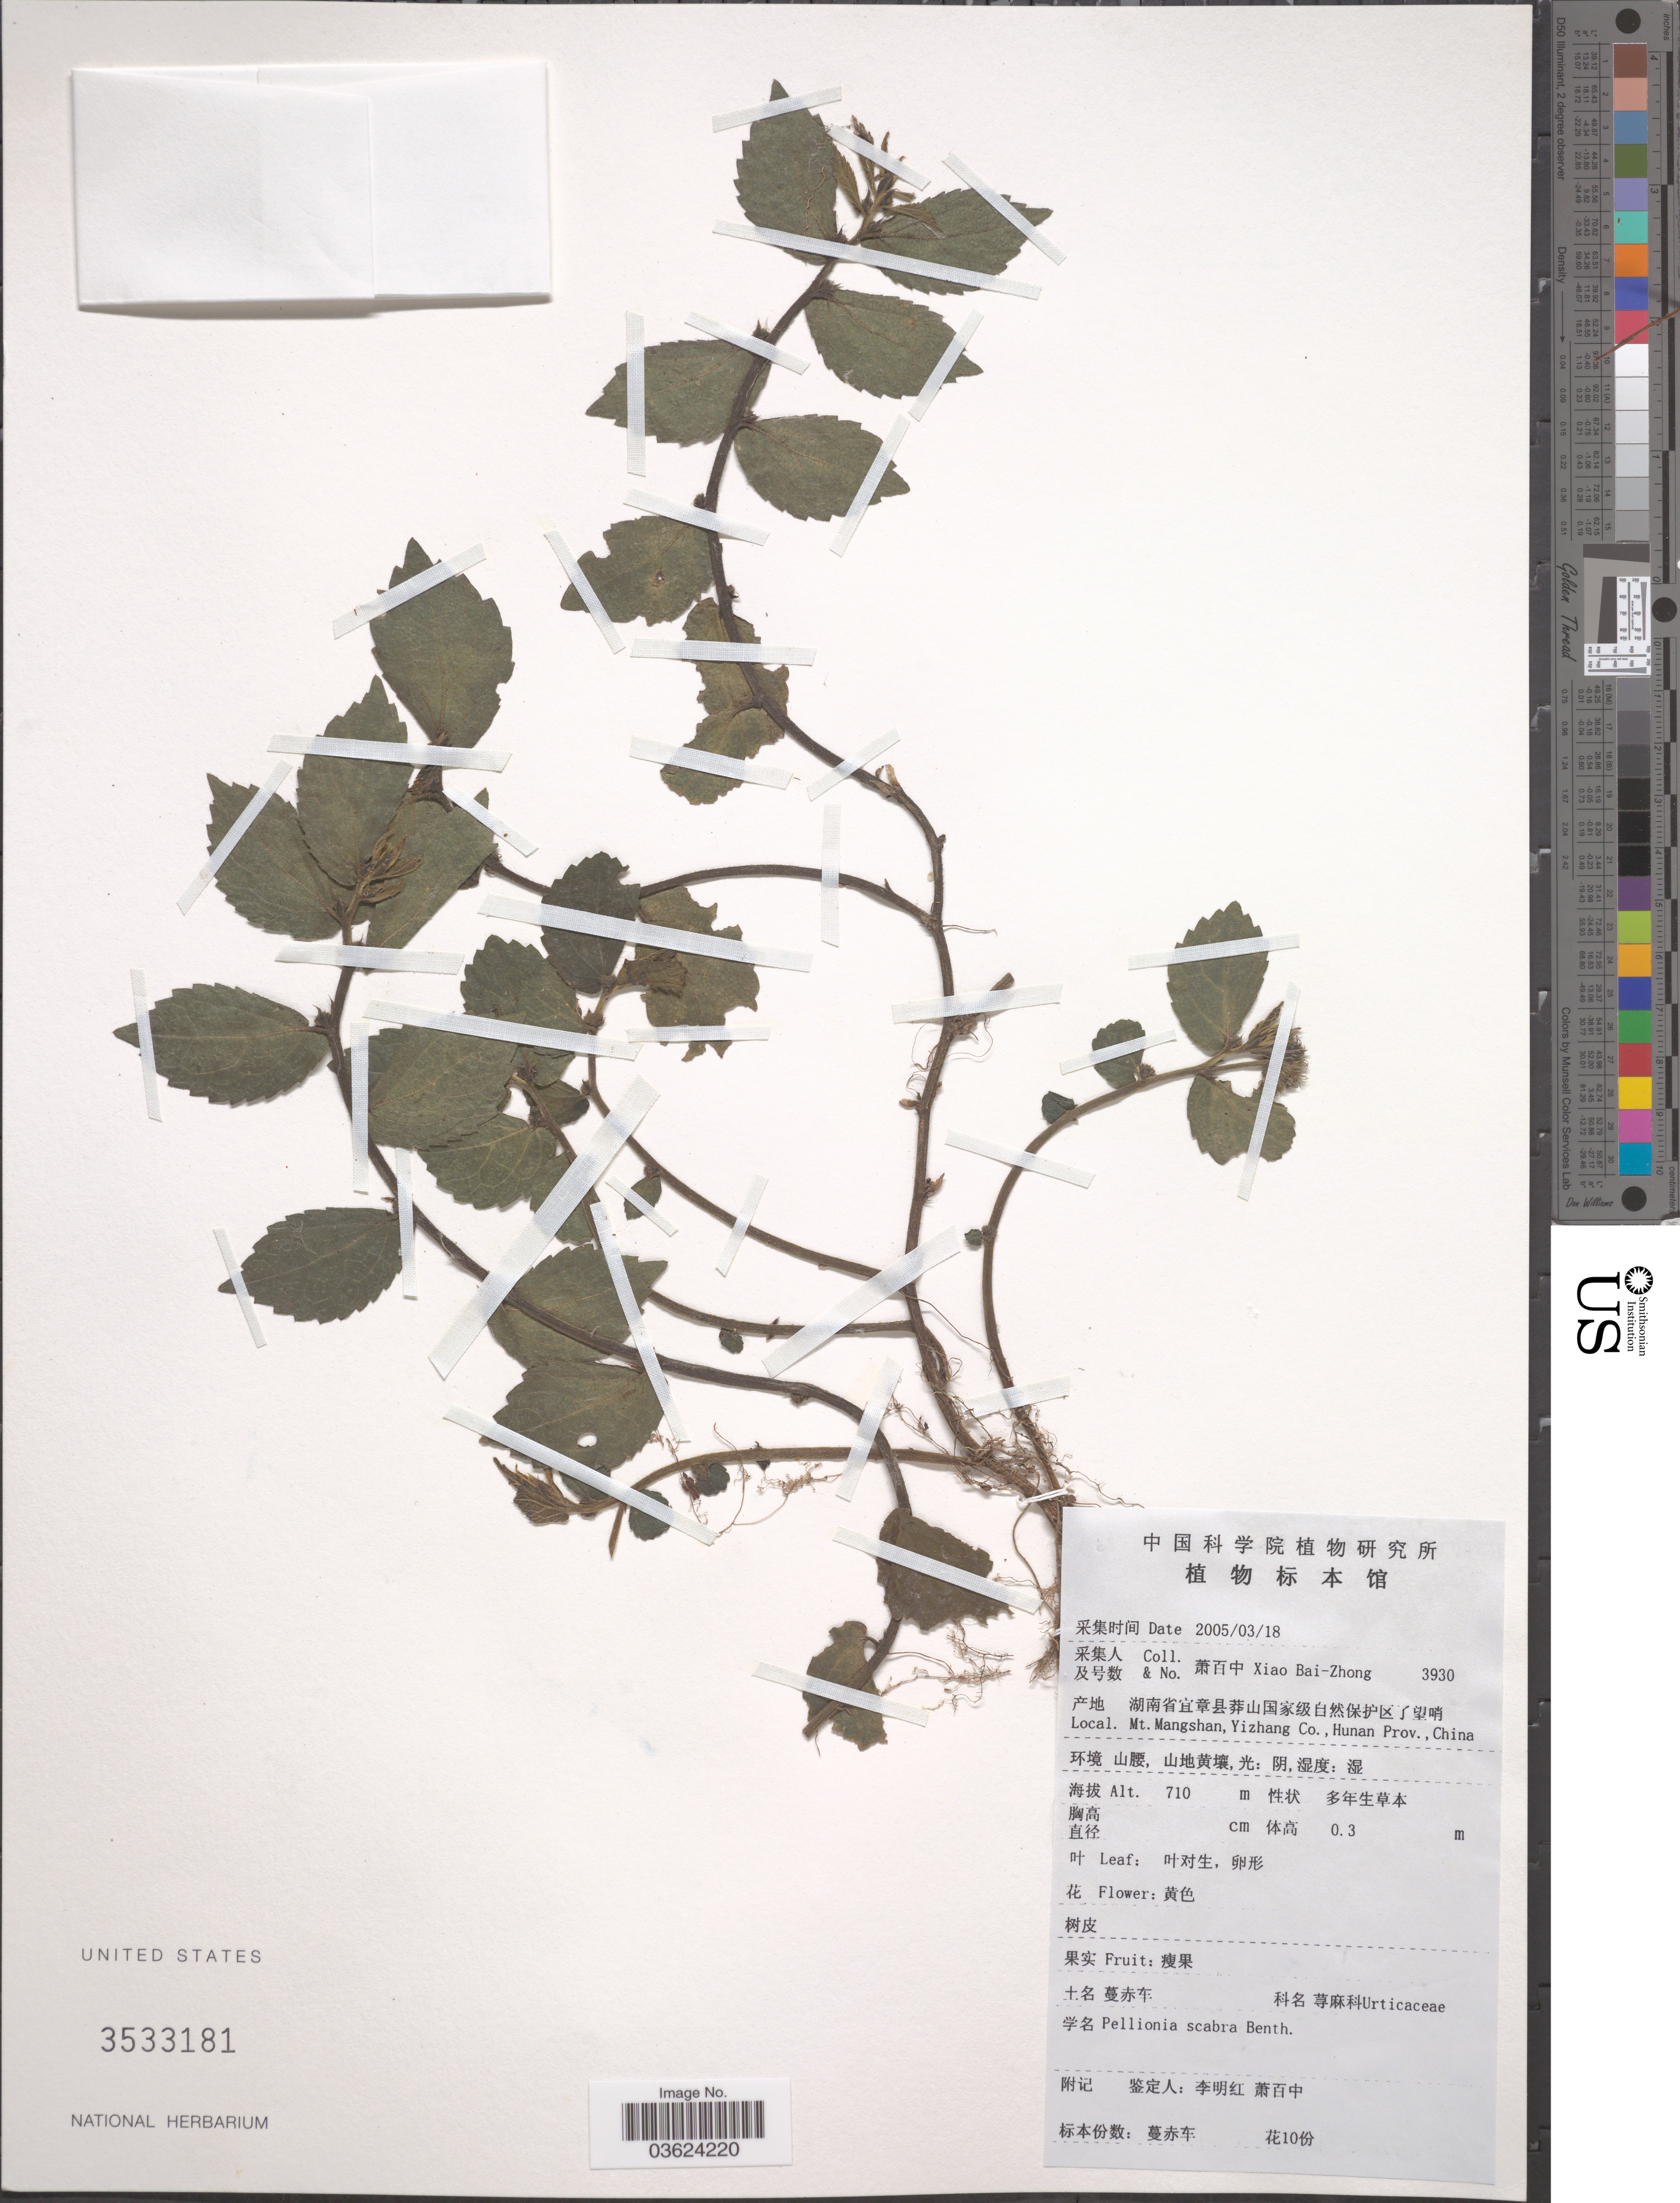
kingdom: Plantae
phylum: Tracheophyta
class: Magnoliopsida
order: Rosales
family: Urticaceae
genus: Pellionia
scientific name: Pellionia scabra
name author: Benth.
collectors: B. Z. Xiao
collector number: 3930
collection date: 2005-03-18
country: China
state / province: Hunan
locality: Mt. Mangshan, Yizhang Co.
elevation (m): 710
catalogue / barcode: US 3533181